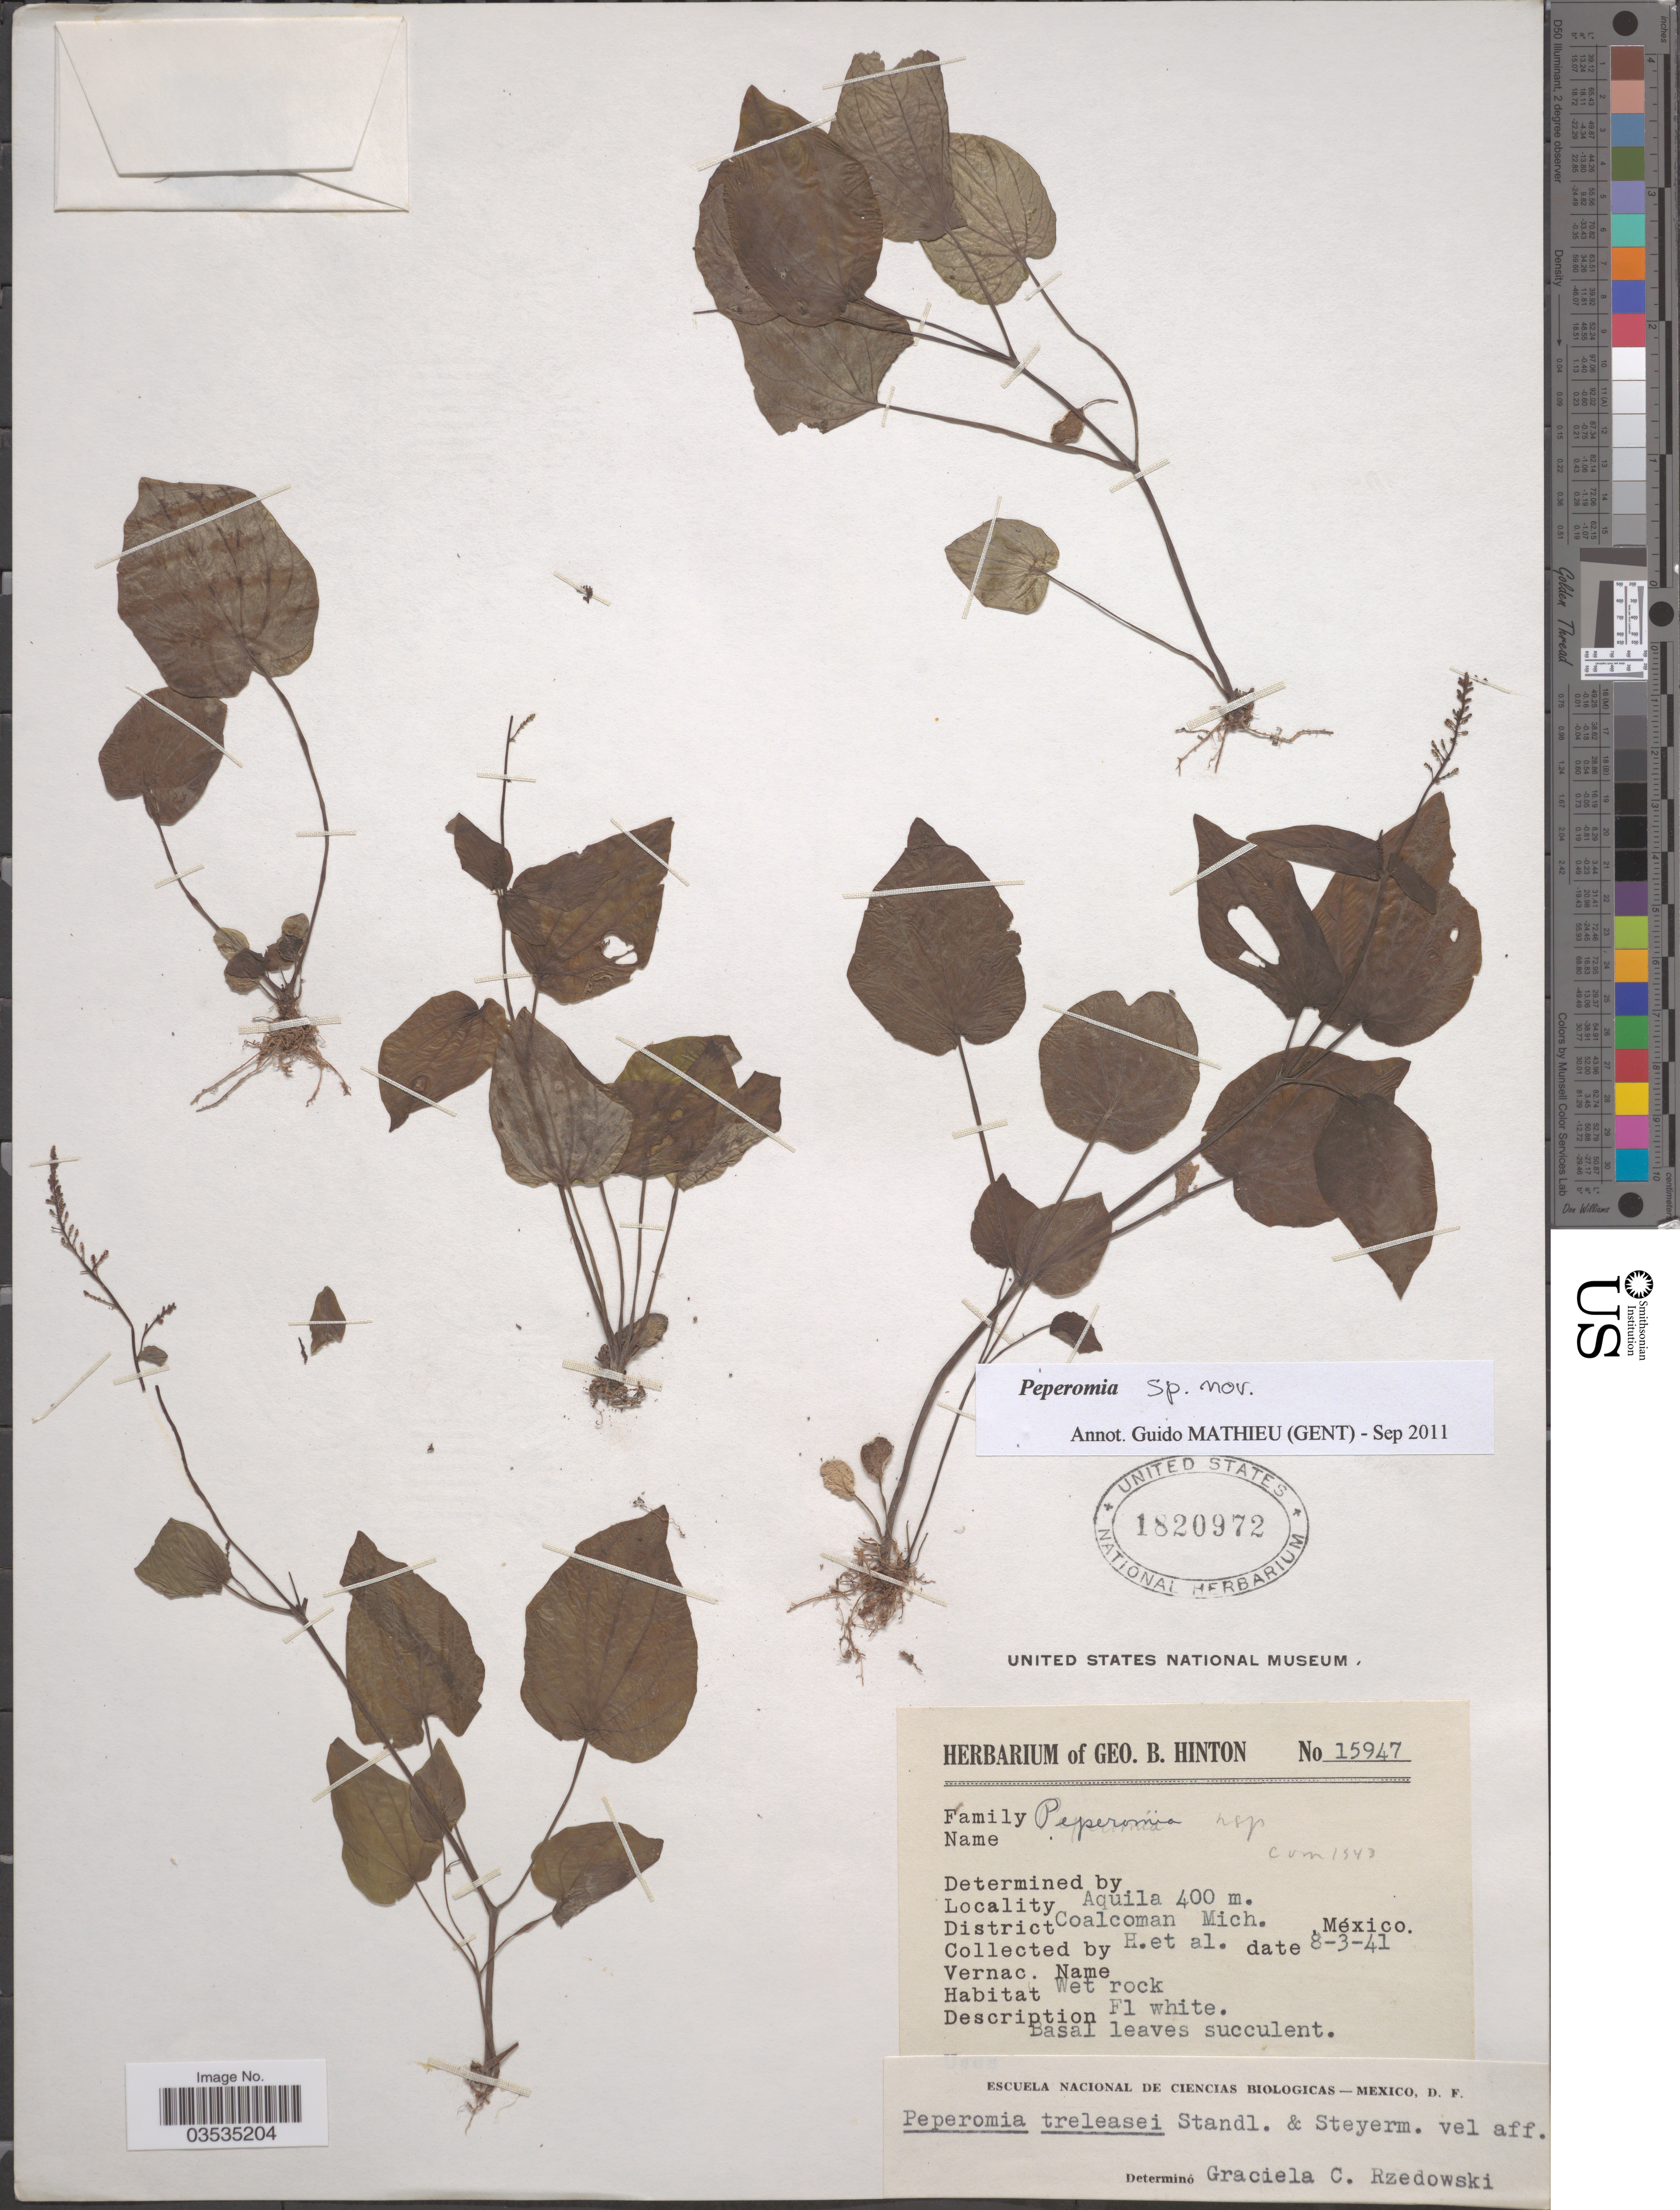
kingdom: Plantae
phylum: Tracheophyta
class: Magnoliopsida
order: Piperales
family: Piperaceae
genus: Peperomia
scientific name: Peperomia inversa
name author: G. Mathieu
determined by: Jiménez, José Estaban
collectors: G. B. Hinton & et al.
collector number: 15947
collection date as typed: Transcribed d/m/y: 8/3/41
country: Mexico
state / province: Michoacán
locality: Aquila District Coalcoman Mich.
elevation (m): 400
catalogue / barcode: US 1820972